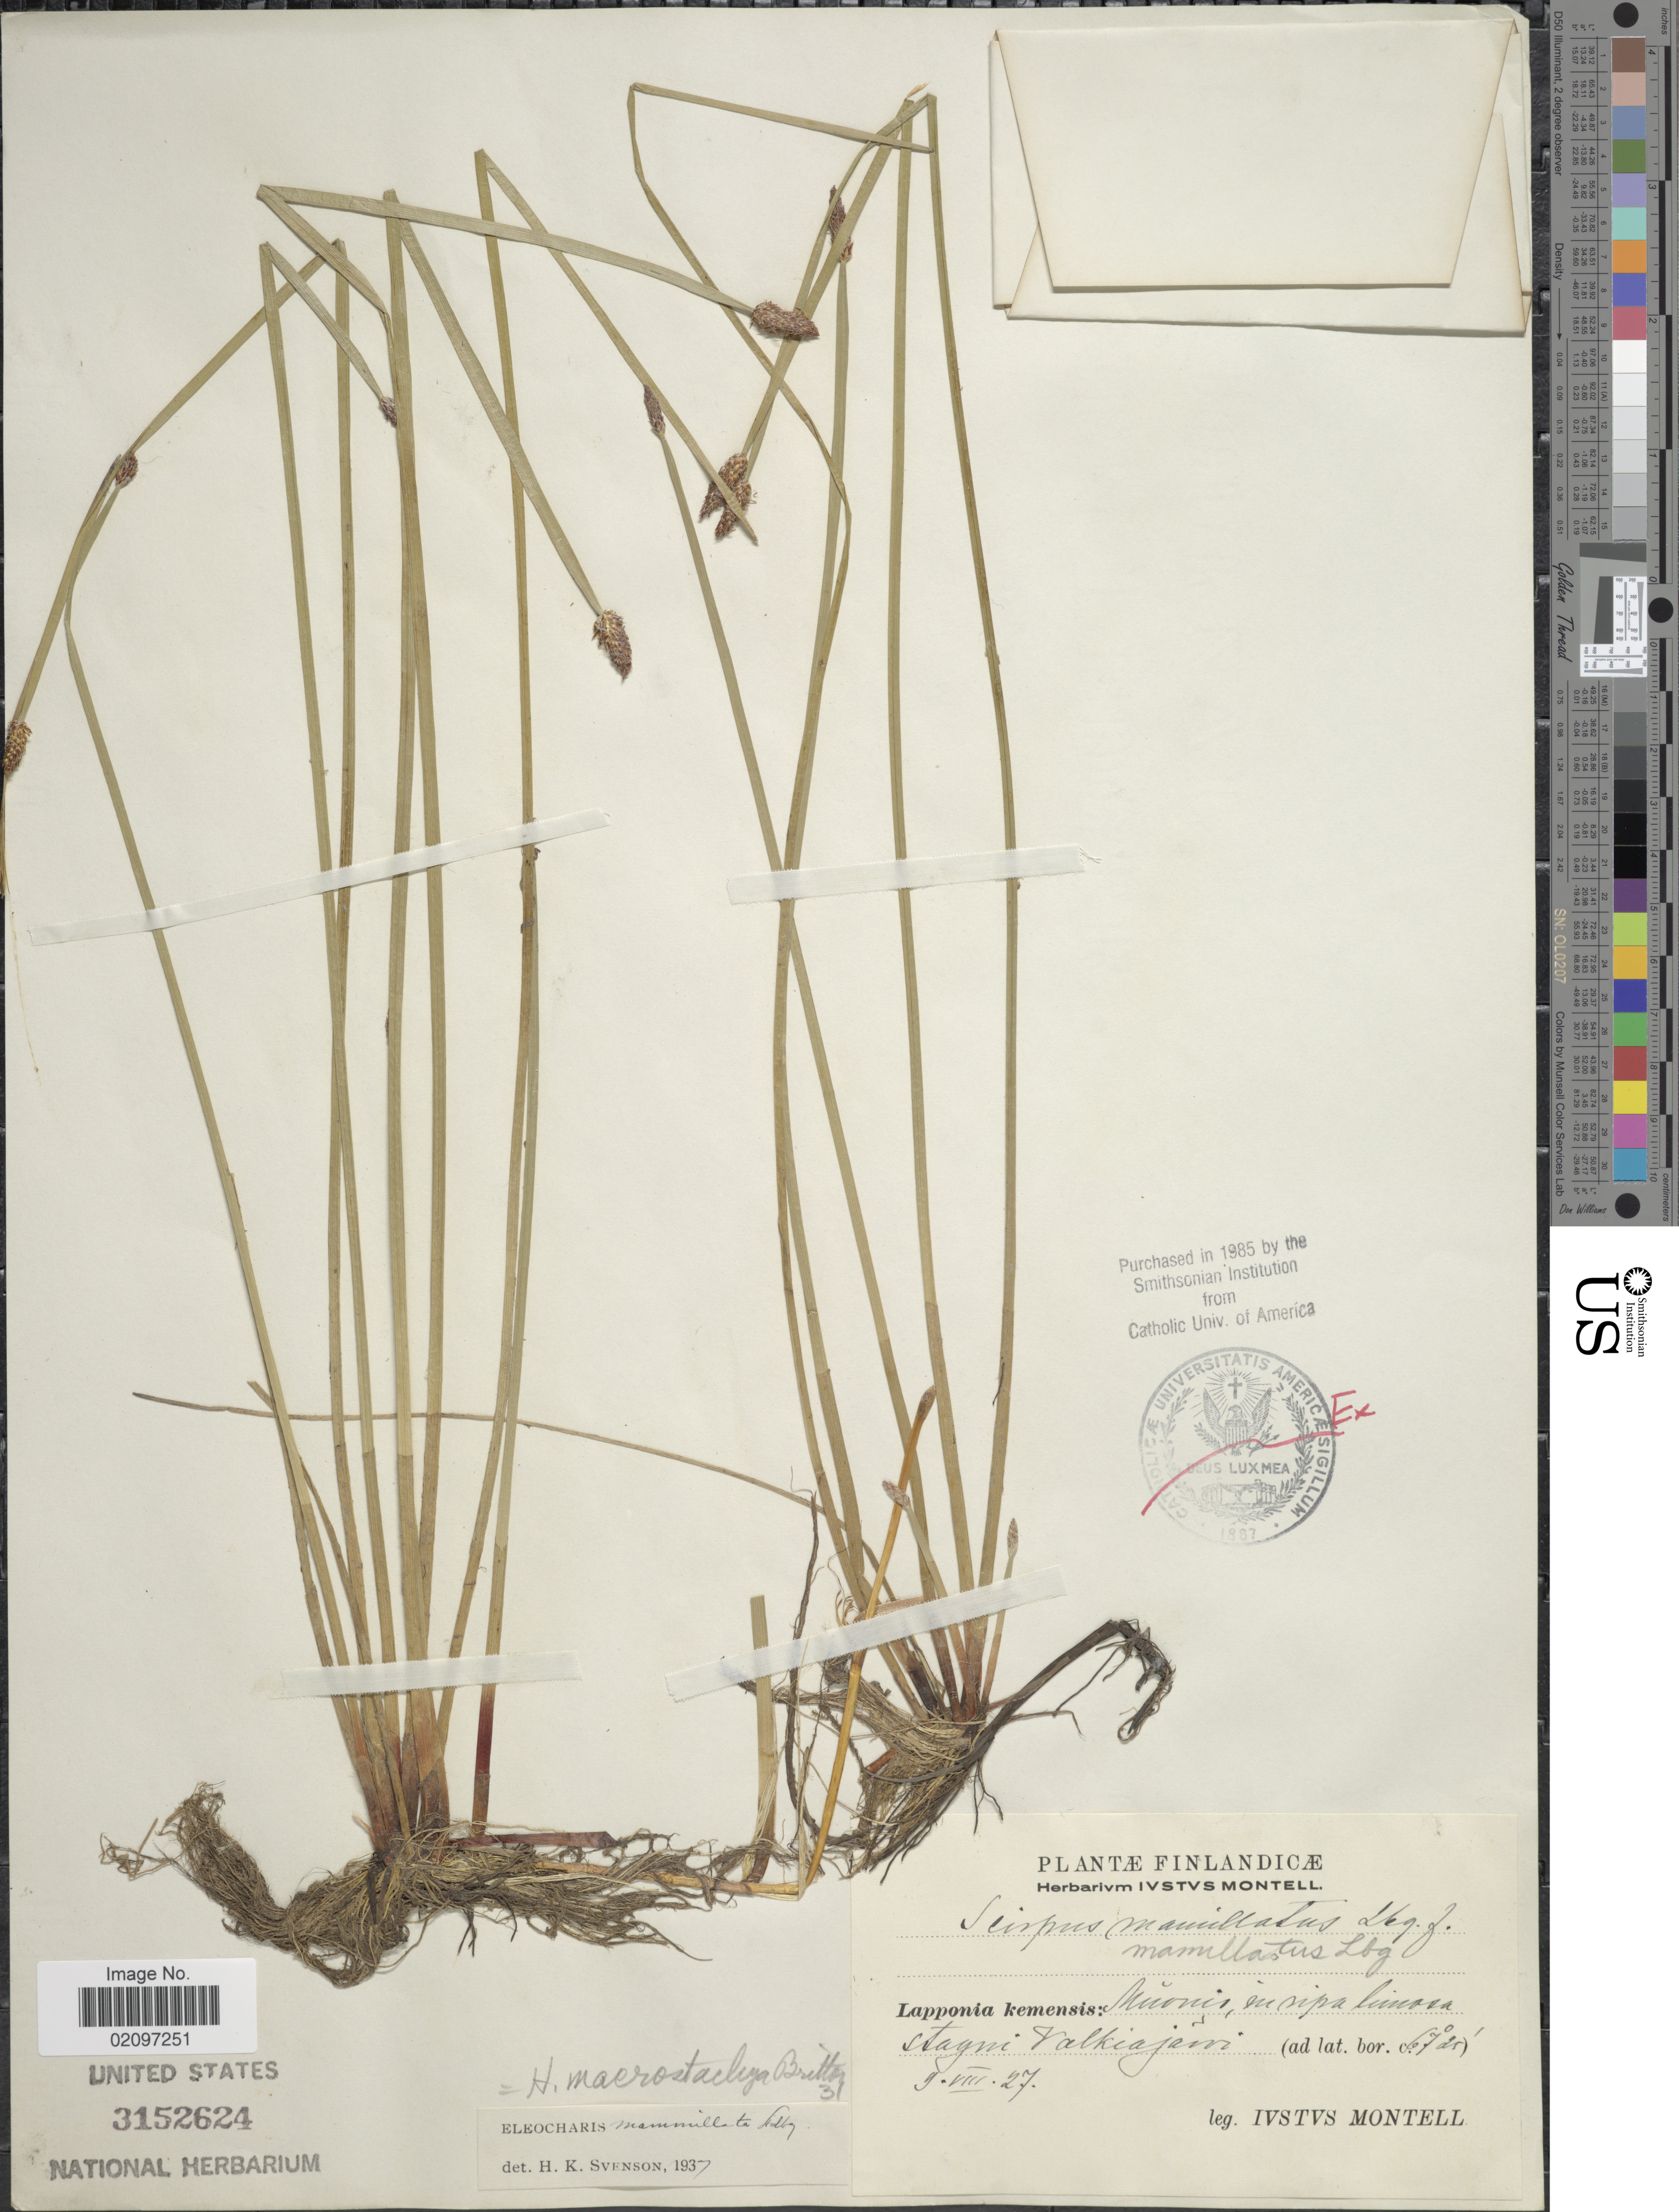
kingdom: Plantae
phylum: Tracheophyta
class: Liliopsida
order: Poales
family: Cyperaceae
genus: Eleocharis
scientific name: Eleocharis mamillata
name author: (H. Lindb.) H. Lindb.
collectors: I. Montell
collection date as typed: Transcribed d/m/y: 9/8/27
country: Finland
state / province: Lappi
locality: Valkiajarvi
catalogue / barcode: US 3152624